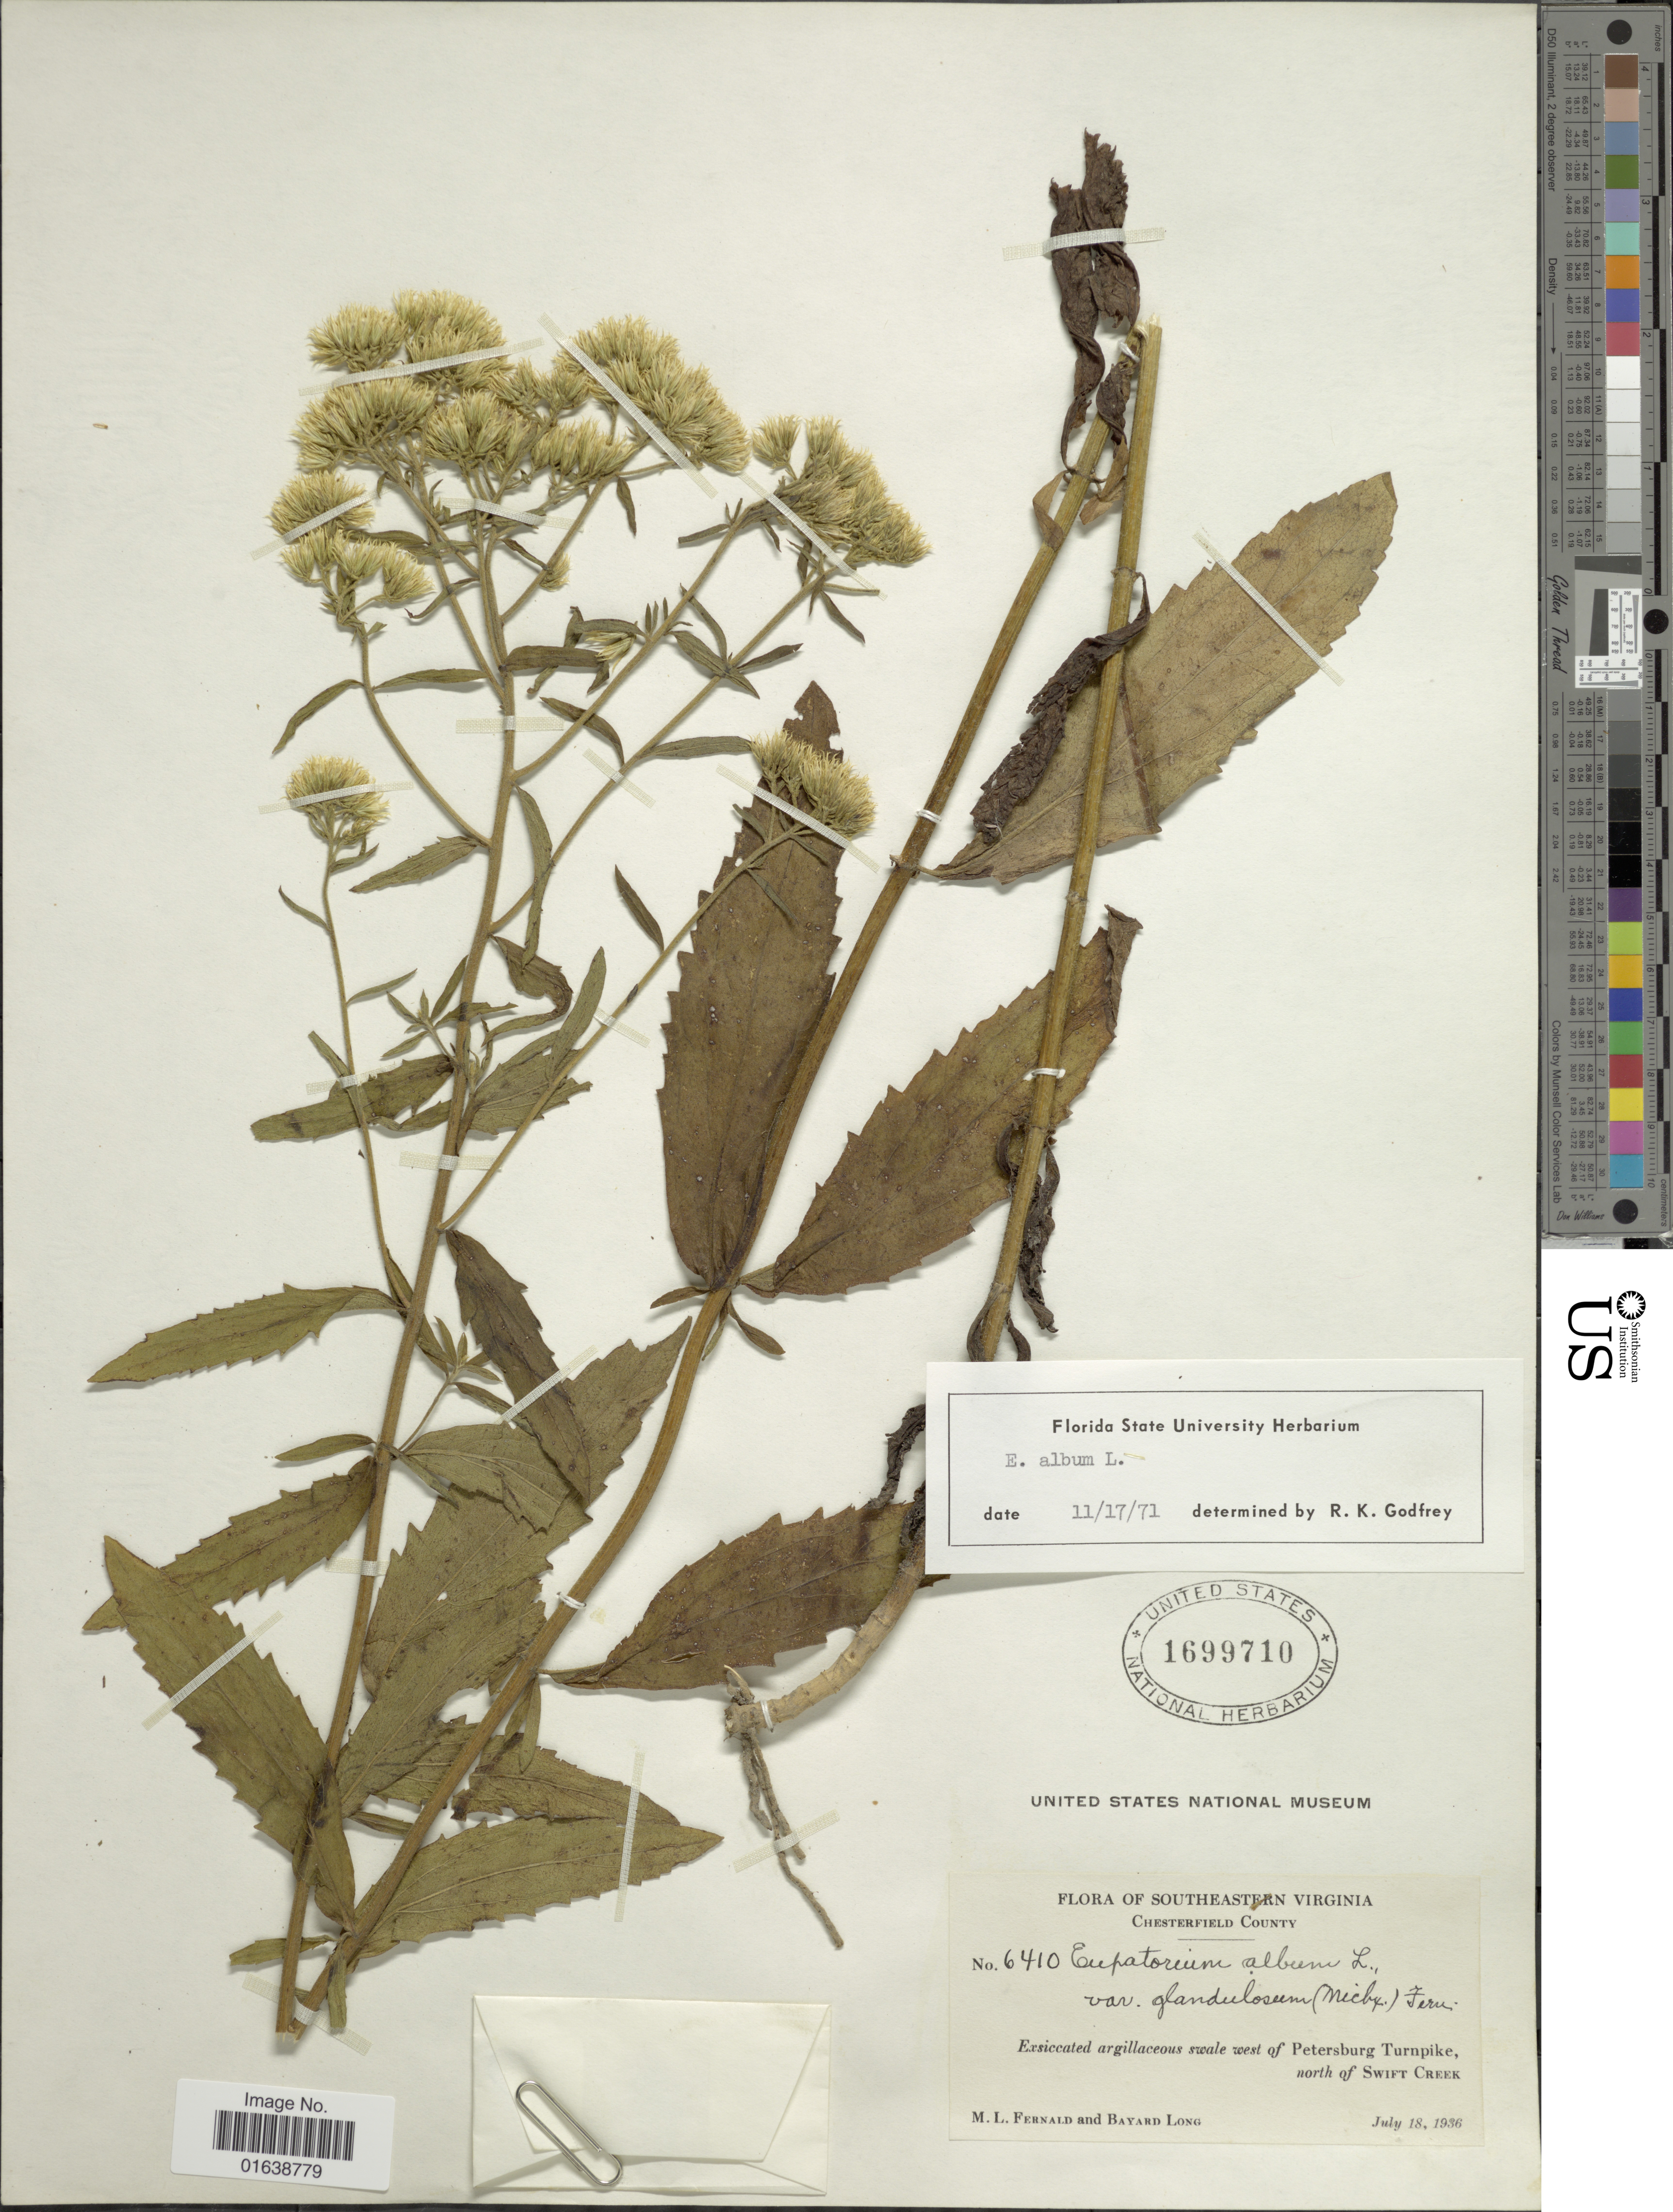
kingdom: Plantae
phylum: Tracheophyta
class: Magnoliopsida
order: Asterales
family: Asteraceae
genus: Eupatorium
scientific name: Eupatorium album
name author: L.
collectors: M. L. Fernald & B. H. Long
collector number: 6410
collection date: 1936-07-18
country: United States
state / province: Virginia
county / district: Chesterfield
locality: Southeastern Virginia. Chesterfield County. Exsiccated argillaceous swale west of Petersburg Turnpike, north of Swift Creek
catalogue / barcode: US 1699710